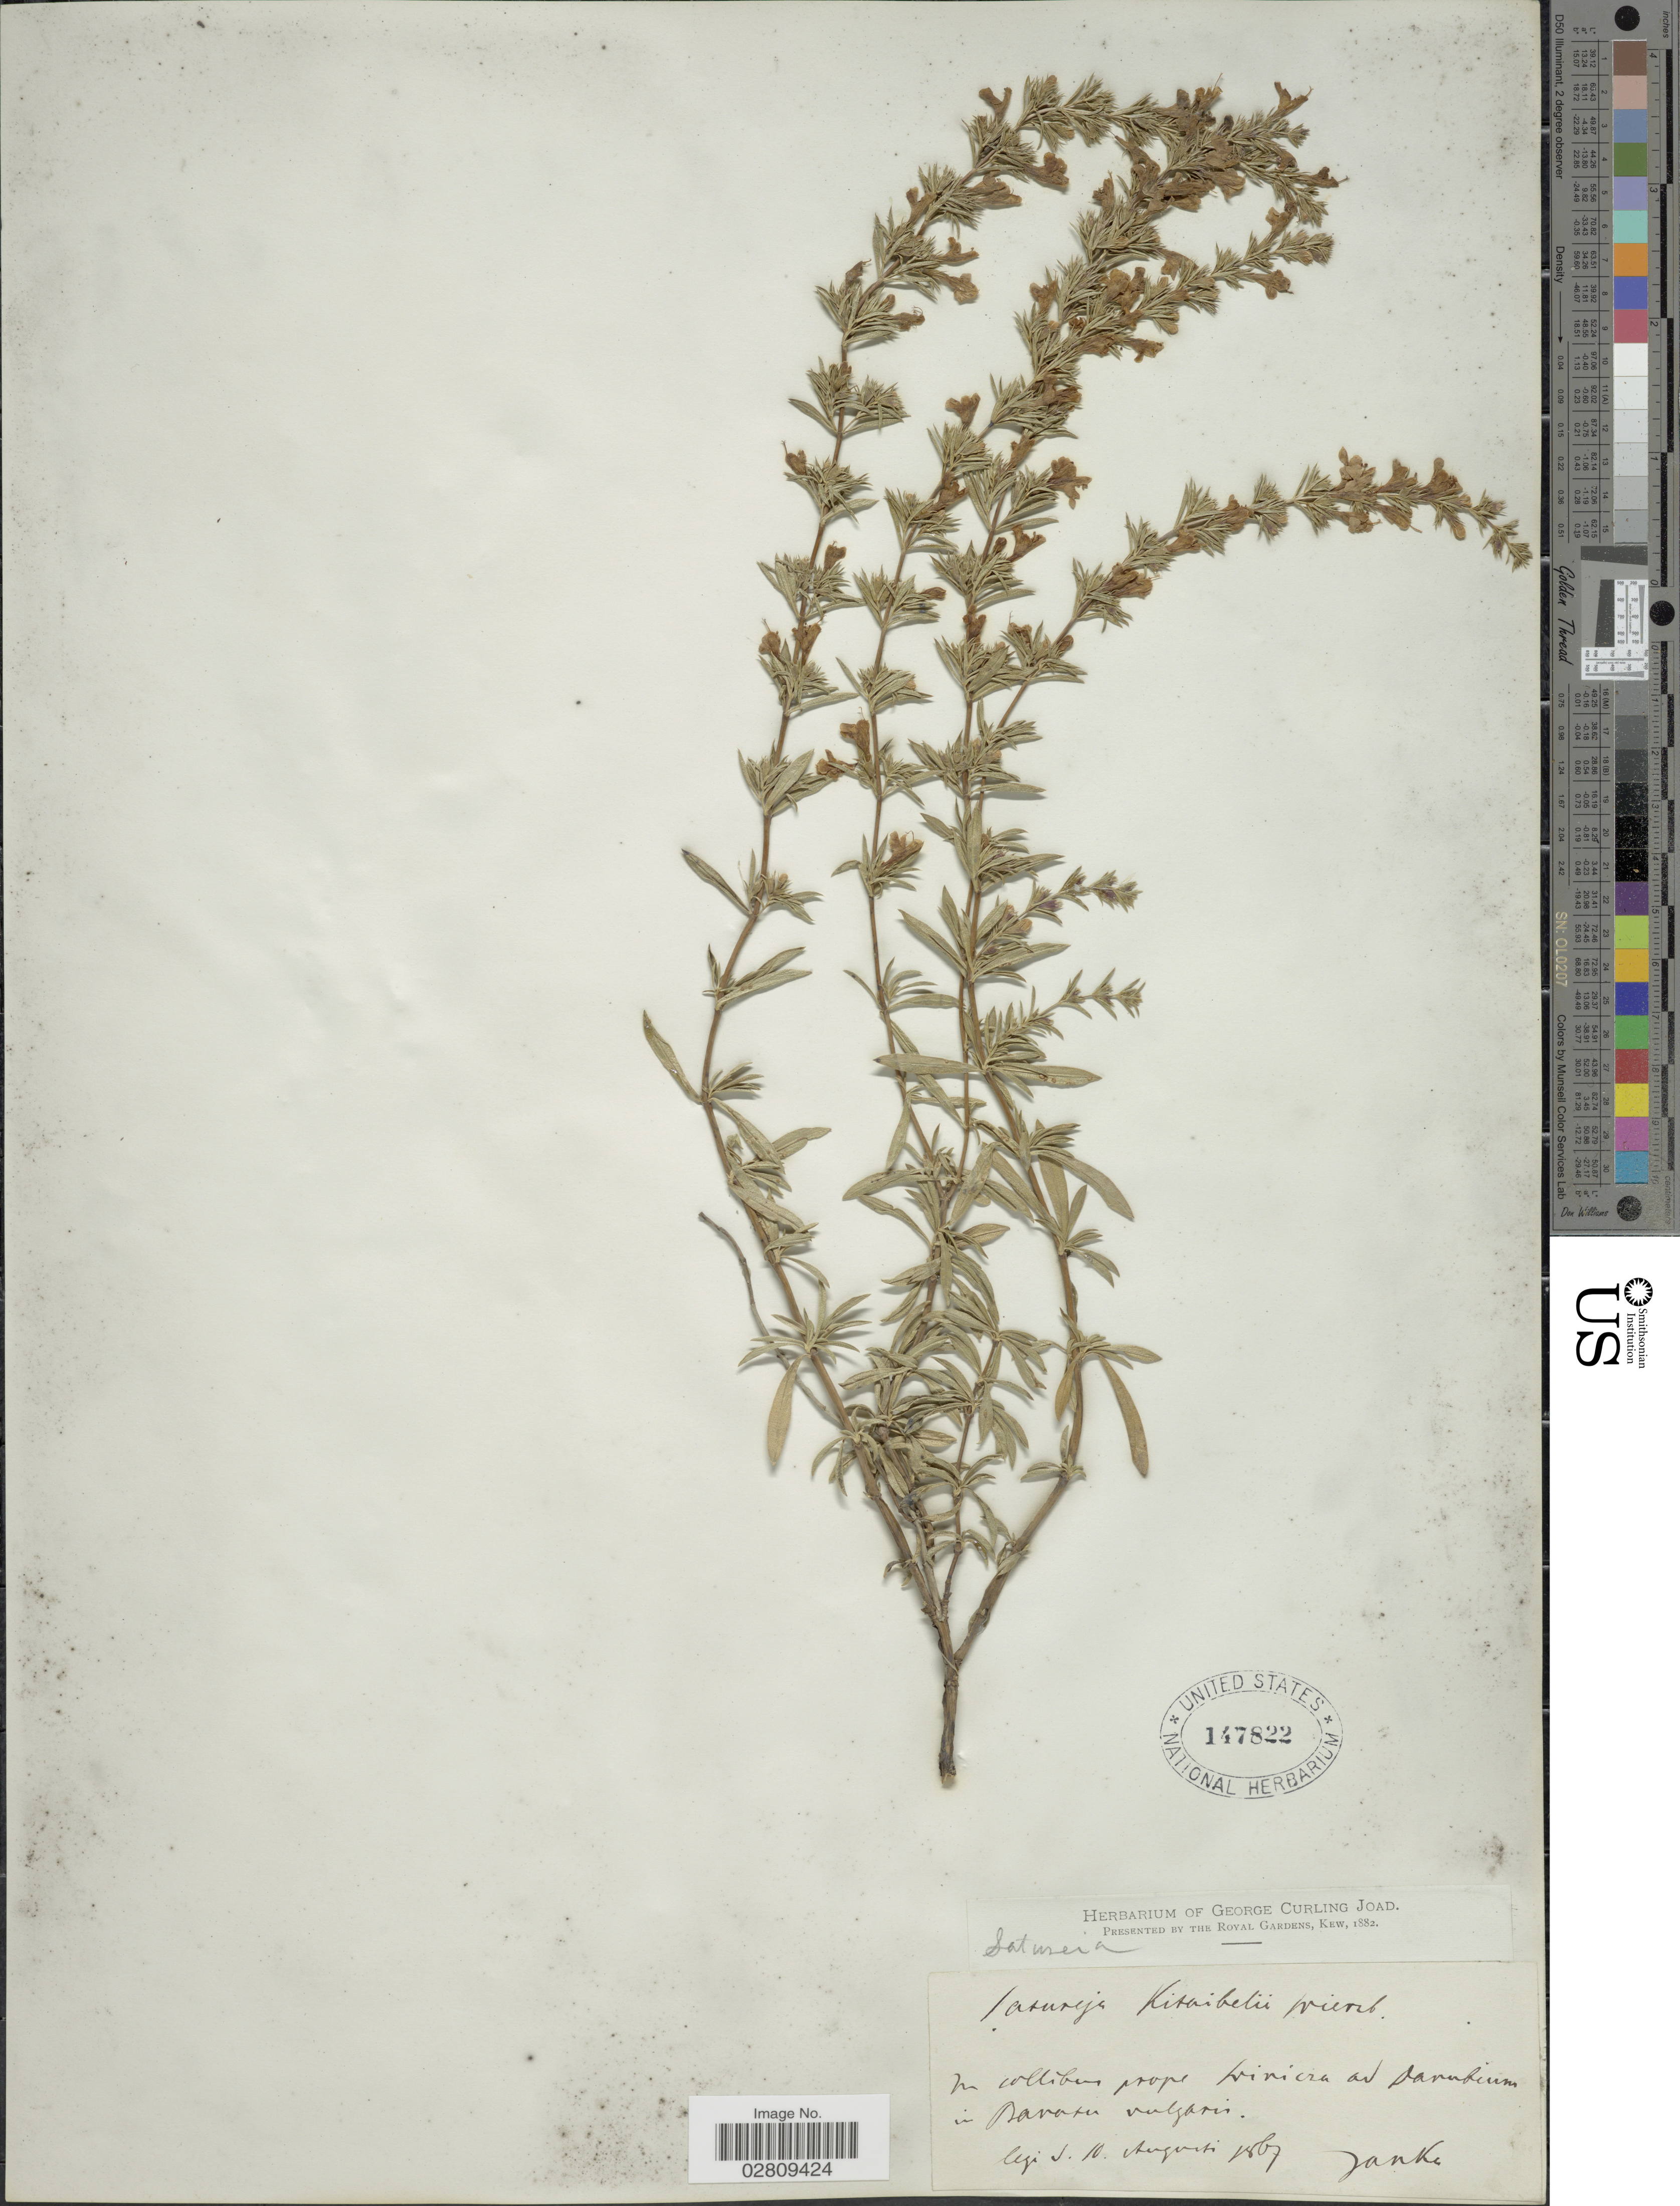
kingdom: Plantae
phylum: Tracheophyta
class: Magnoliopsida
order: Lamiales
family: Lamiaceae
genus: Satureja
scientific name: Satureja kitaibelii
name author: Wierzb. & Heuff.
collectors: V. Janka von Bulcs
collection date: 1867-08-10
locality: In collibus prope Linicra ad Danubium in Bavatu [interpreted] vulgaris.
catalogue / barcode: US 147822